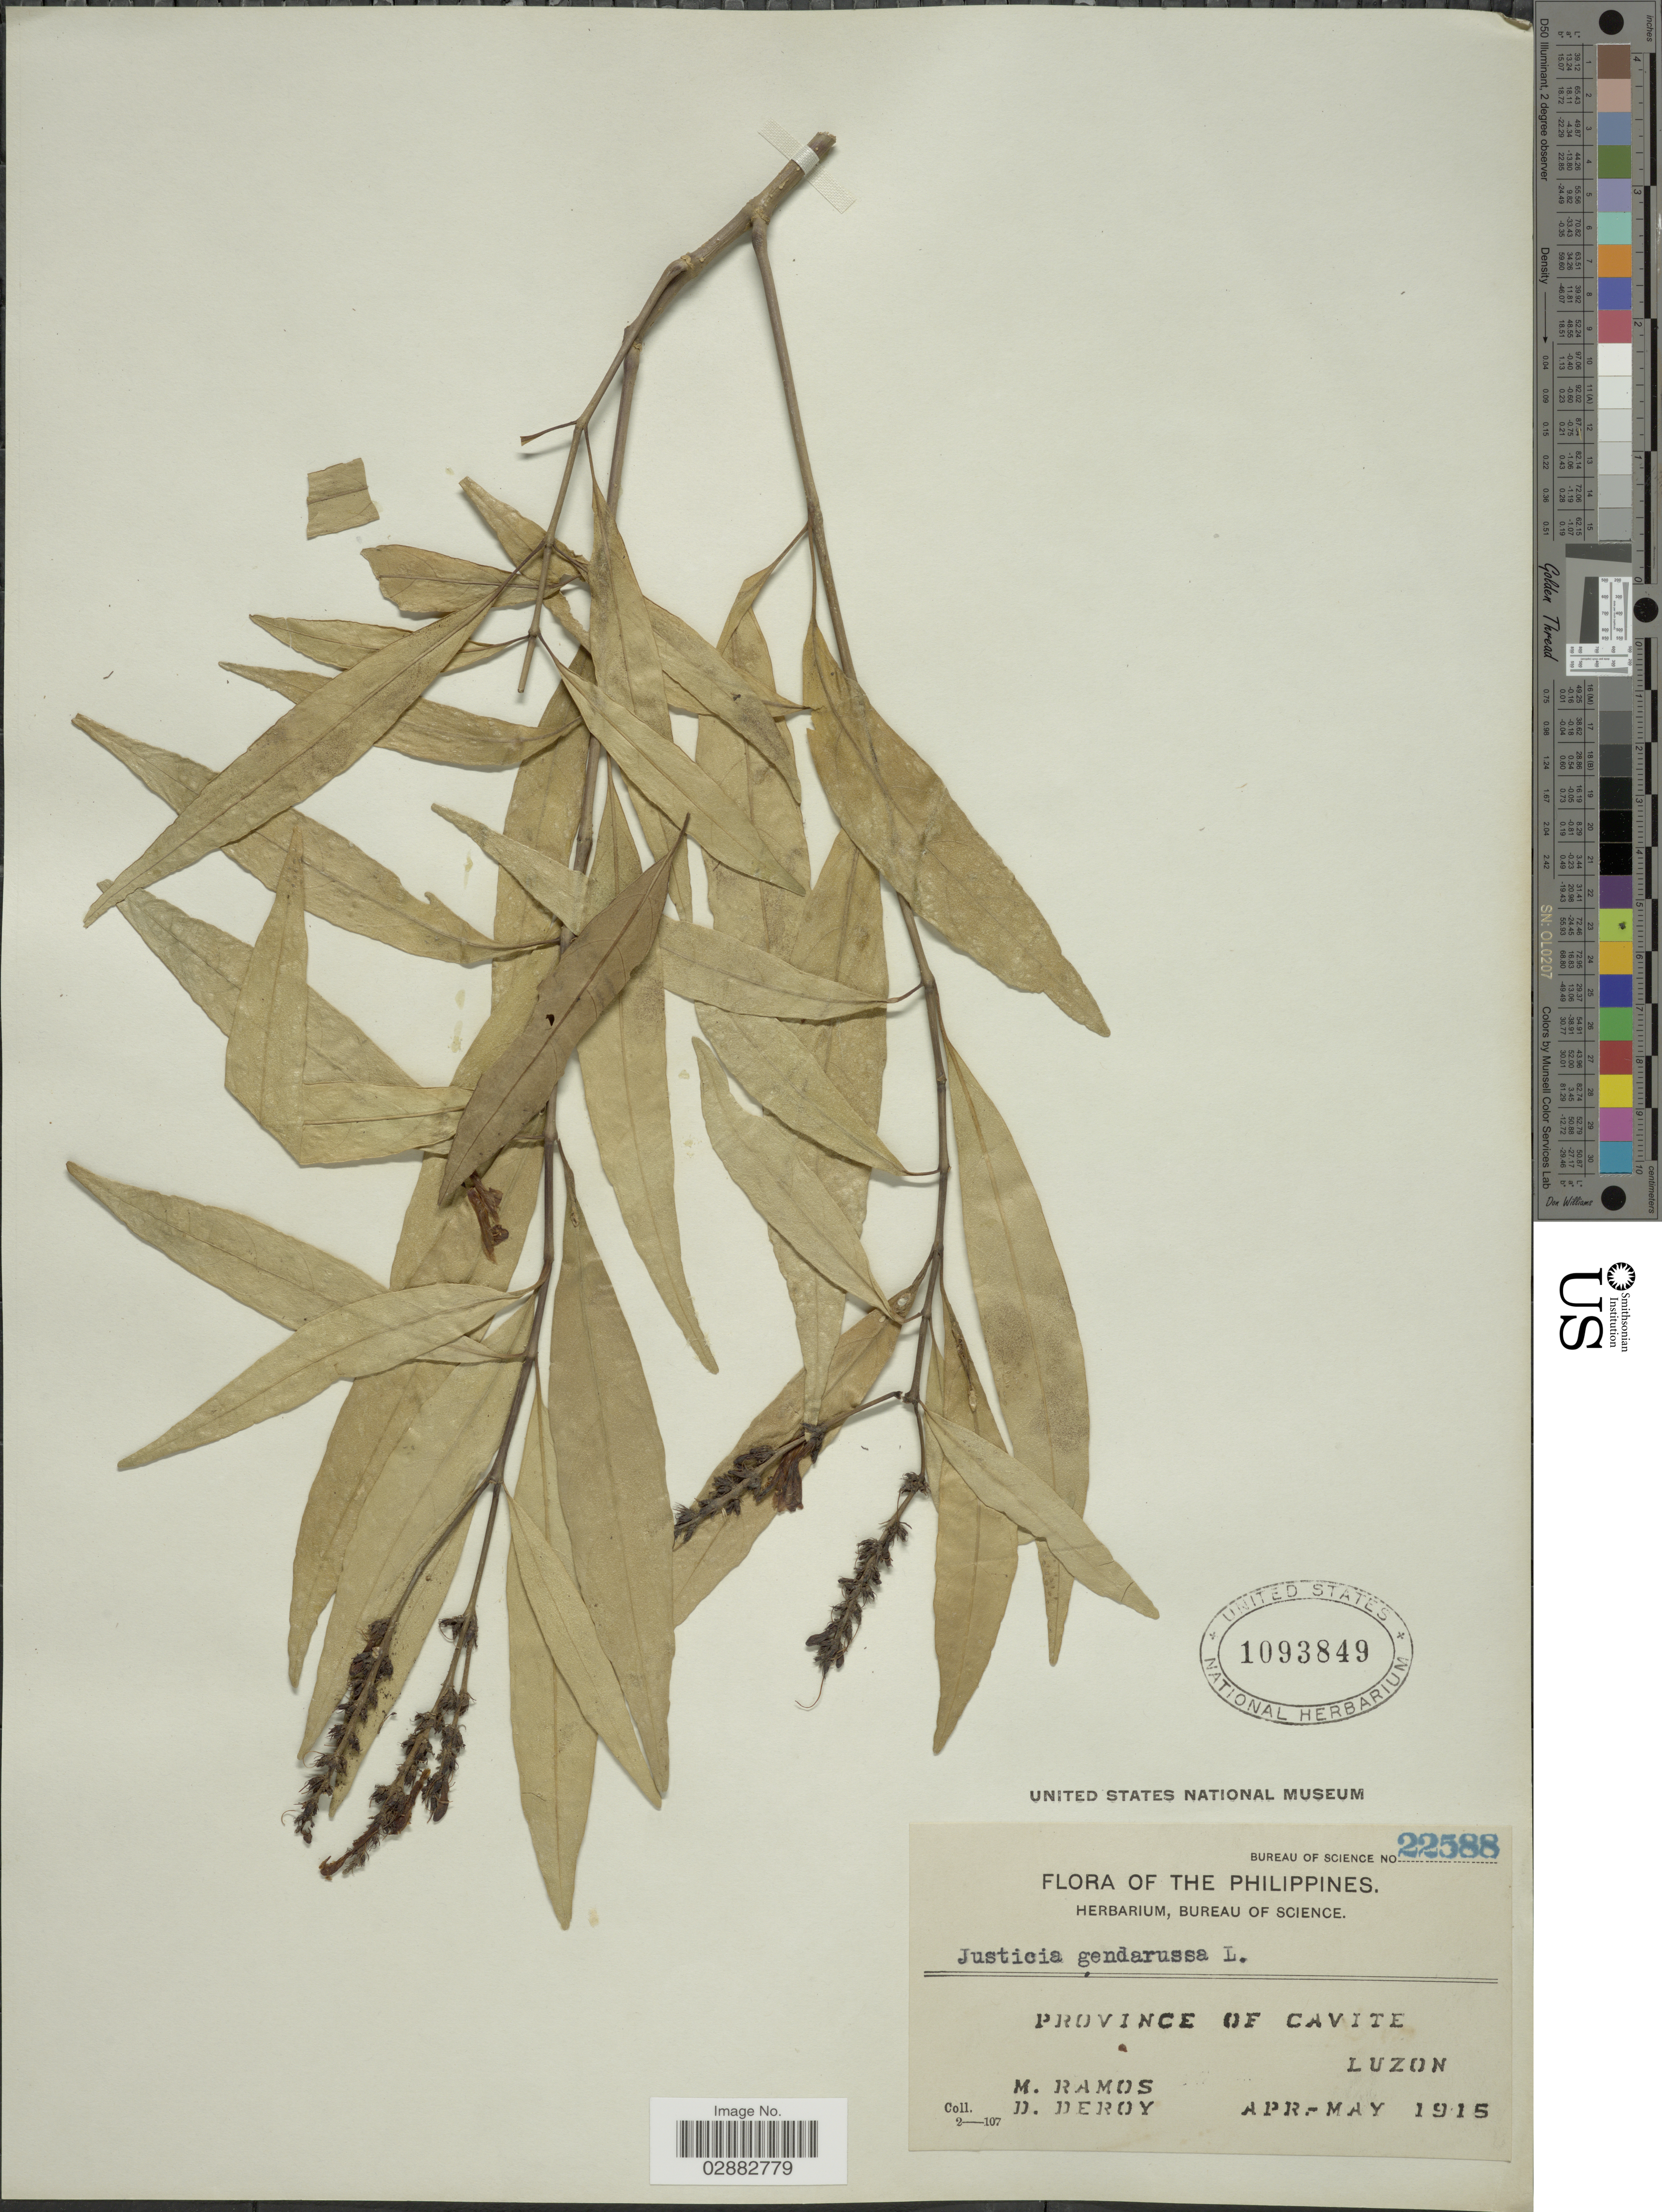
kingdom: Plantae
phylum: Tracheophyta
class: Magnoliopsida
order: Lamiales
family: Acanthaceae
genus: Justicia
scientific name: Justicia gendarussa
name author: Burm. f.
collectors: M. Ramos & D. Deroy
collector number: Bureau of Science 22588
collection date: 1915-04/1915-05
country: Philippines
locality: Province of Cavite, Luzon.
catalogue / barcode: US 1093849